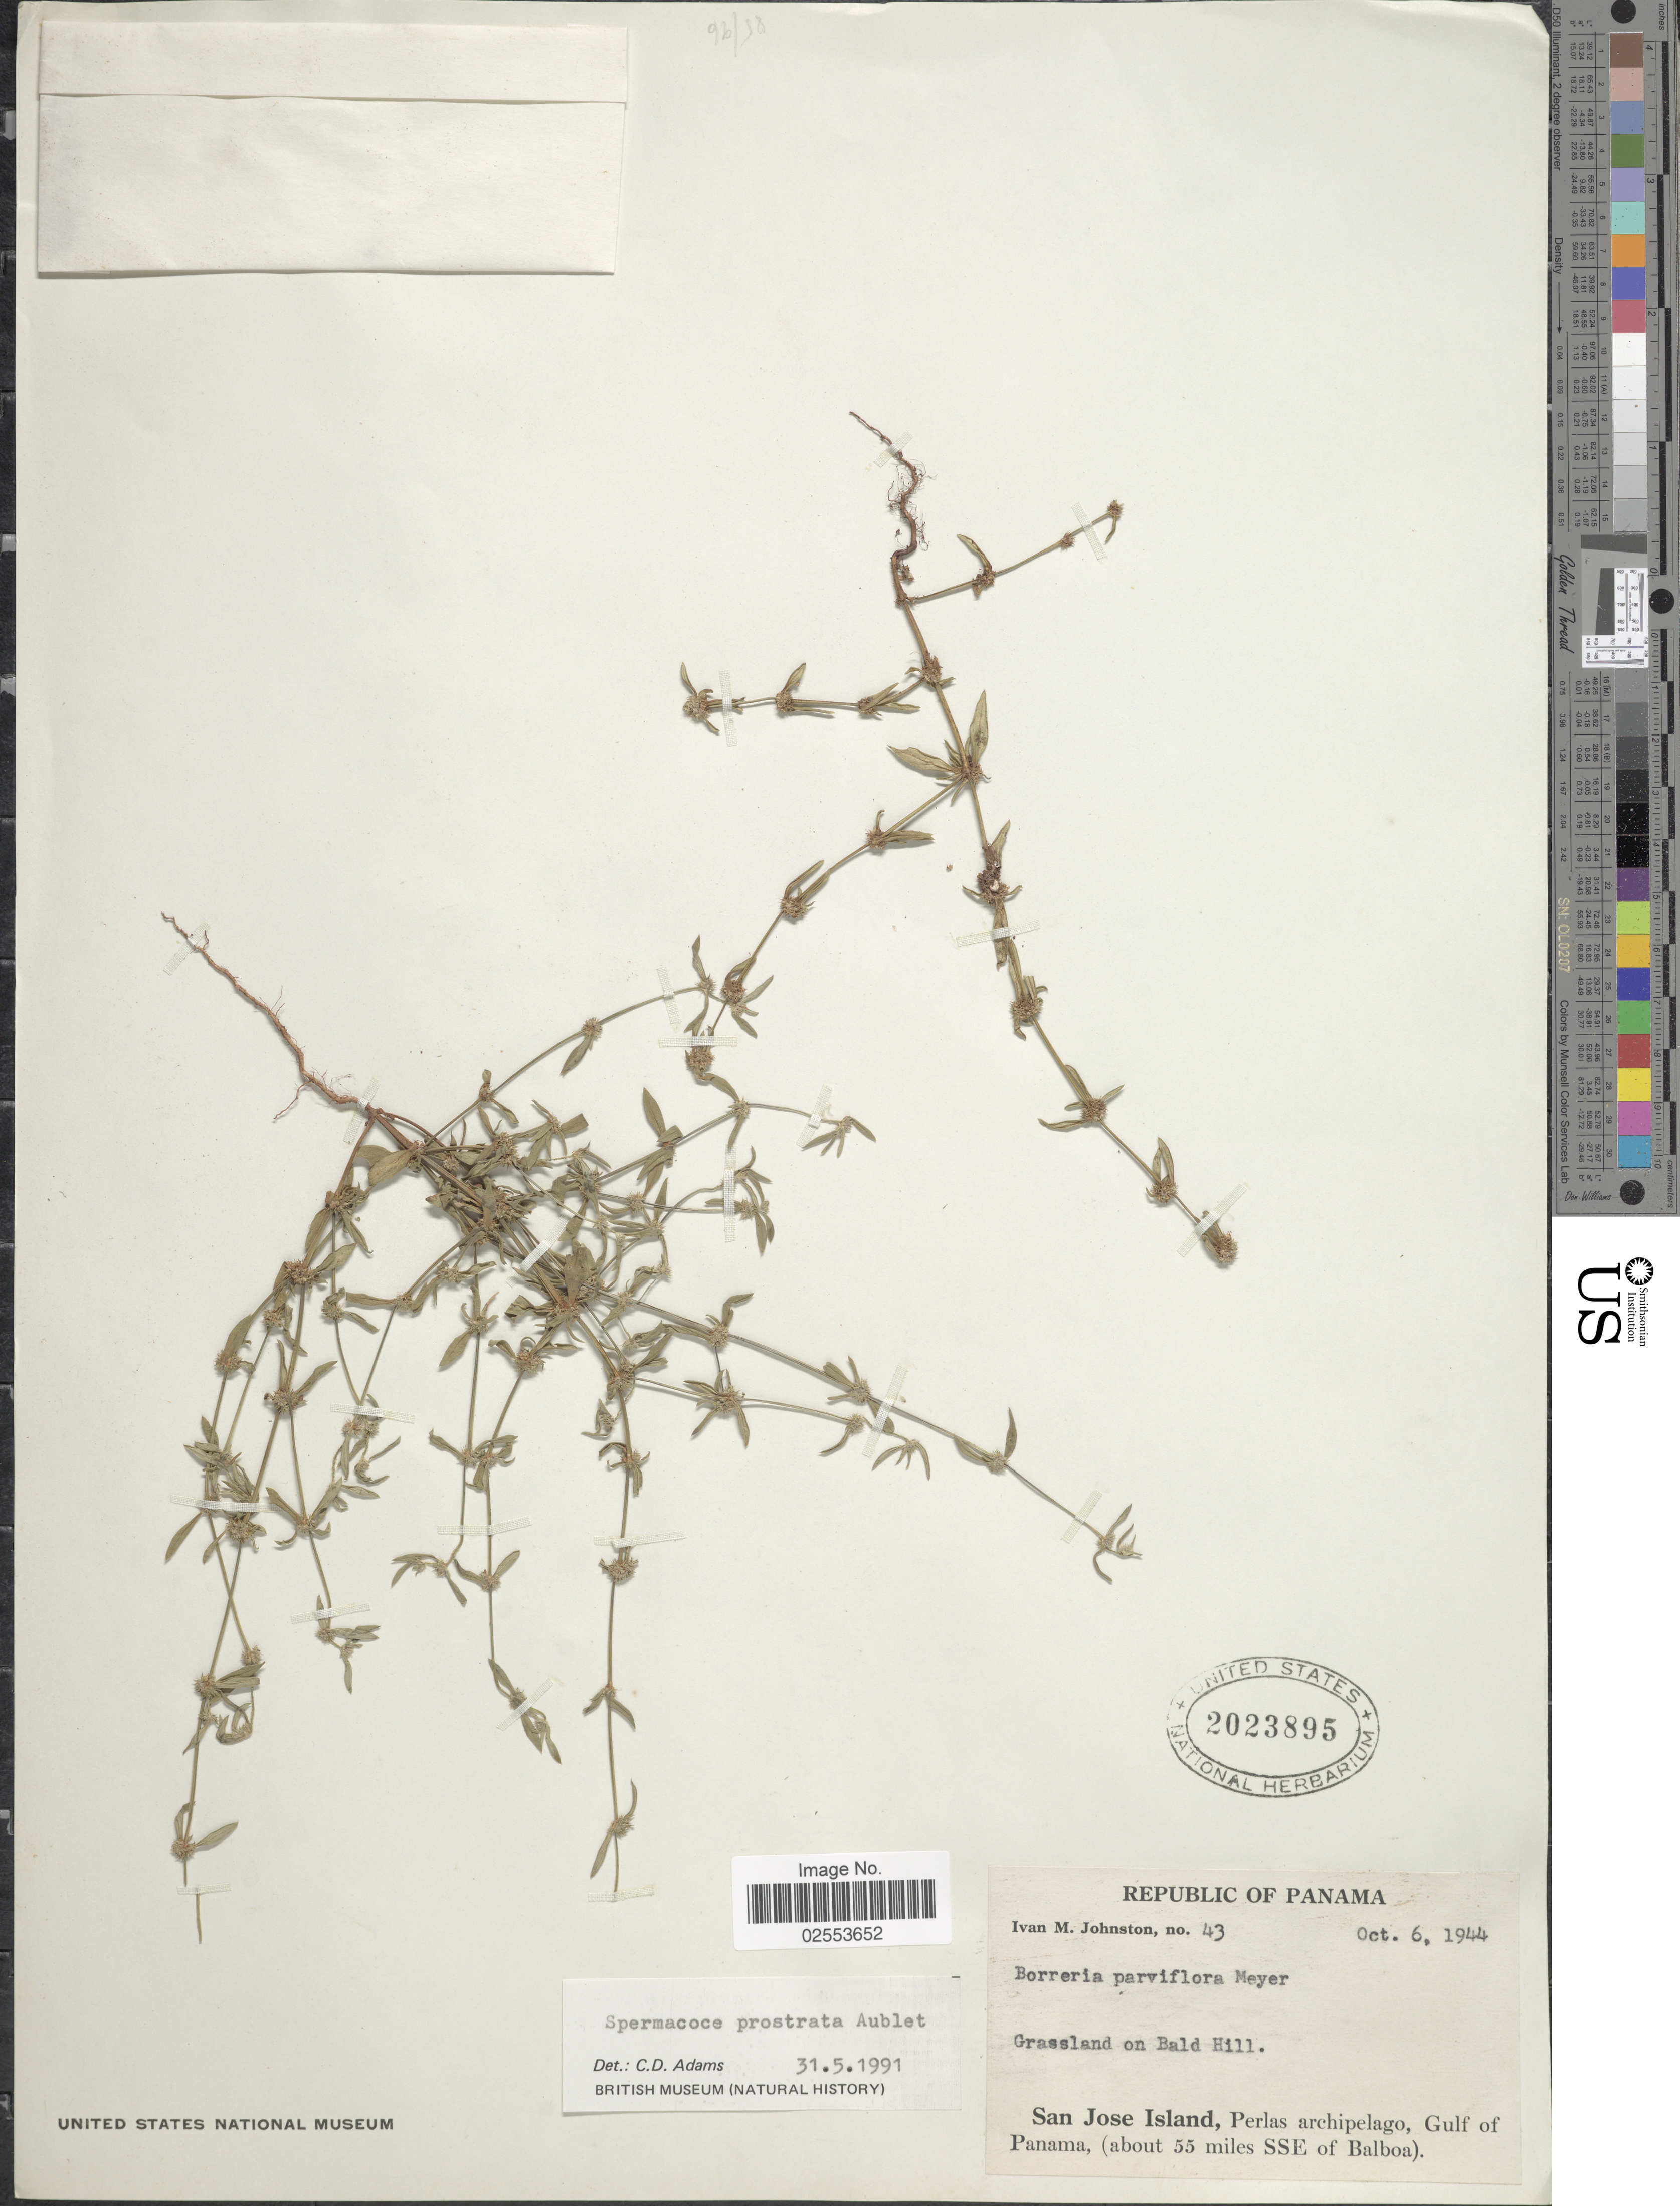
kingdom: Plantae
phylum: Tracheophyta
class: Magnoliopsida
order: Gentianales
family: Rubiaceae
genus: Spermacoce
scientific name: Spermacoce prostrata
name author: Aubl.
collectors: I.M. Johnston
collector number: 43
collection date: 1944-10-06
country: Panama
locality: San Jose Island, Perlas archipelago, Gulf of Panama, (about 55 miles SSE of Balboa), Grassland on Bald Hill.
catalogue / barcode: US 2023895